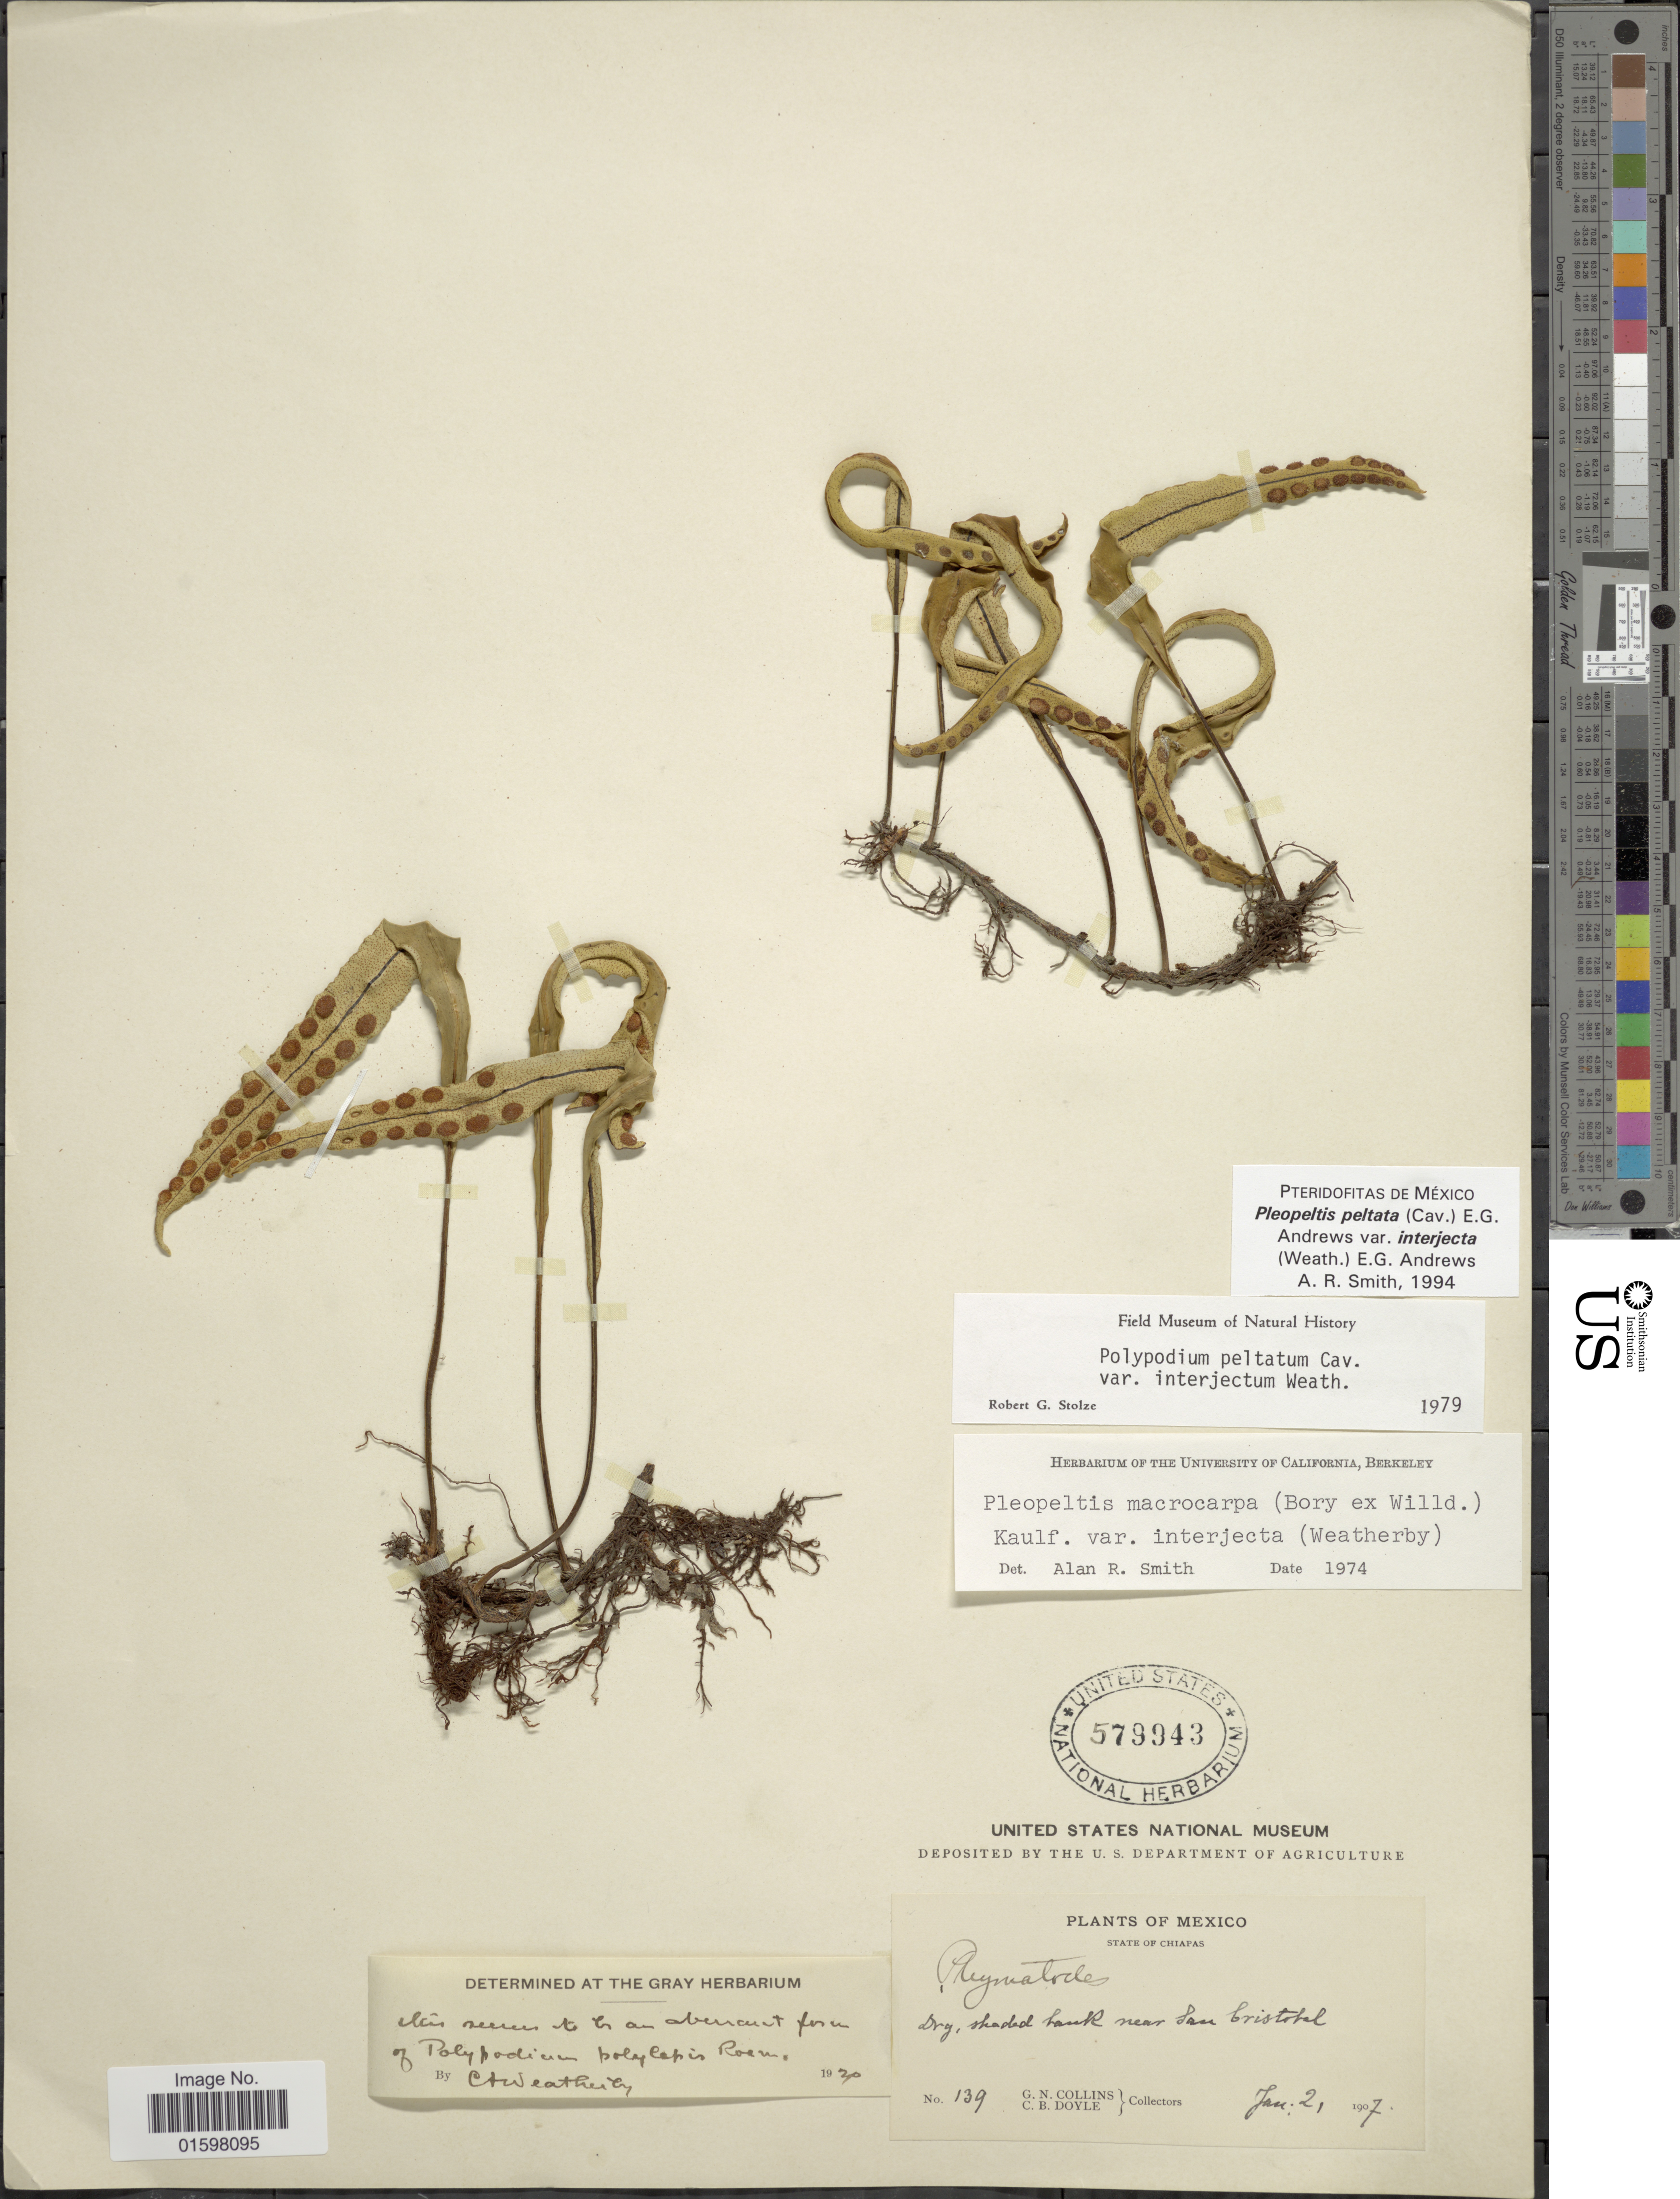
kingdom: Plantae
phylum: Tracheophyta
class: Polypodiopsida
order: Polypodiales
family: Polypodiaceae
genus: Pleopeltis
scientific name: Pleopeltis peltata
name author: Scort.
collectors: G. Collins & C. Doyle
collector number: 139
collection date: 1907-01-02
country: Mexico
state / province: Chiapas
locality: State of Chiapas, near San Cristobal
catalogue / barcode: US 579943